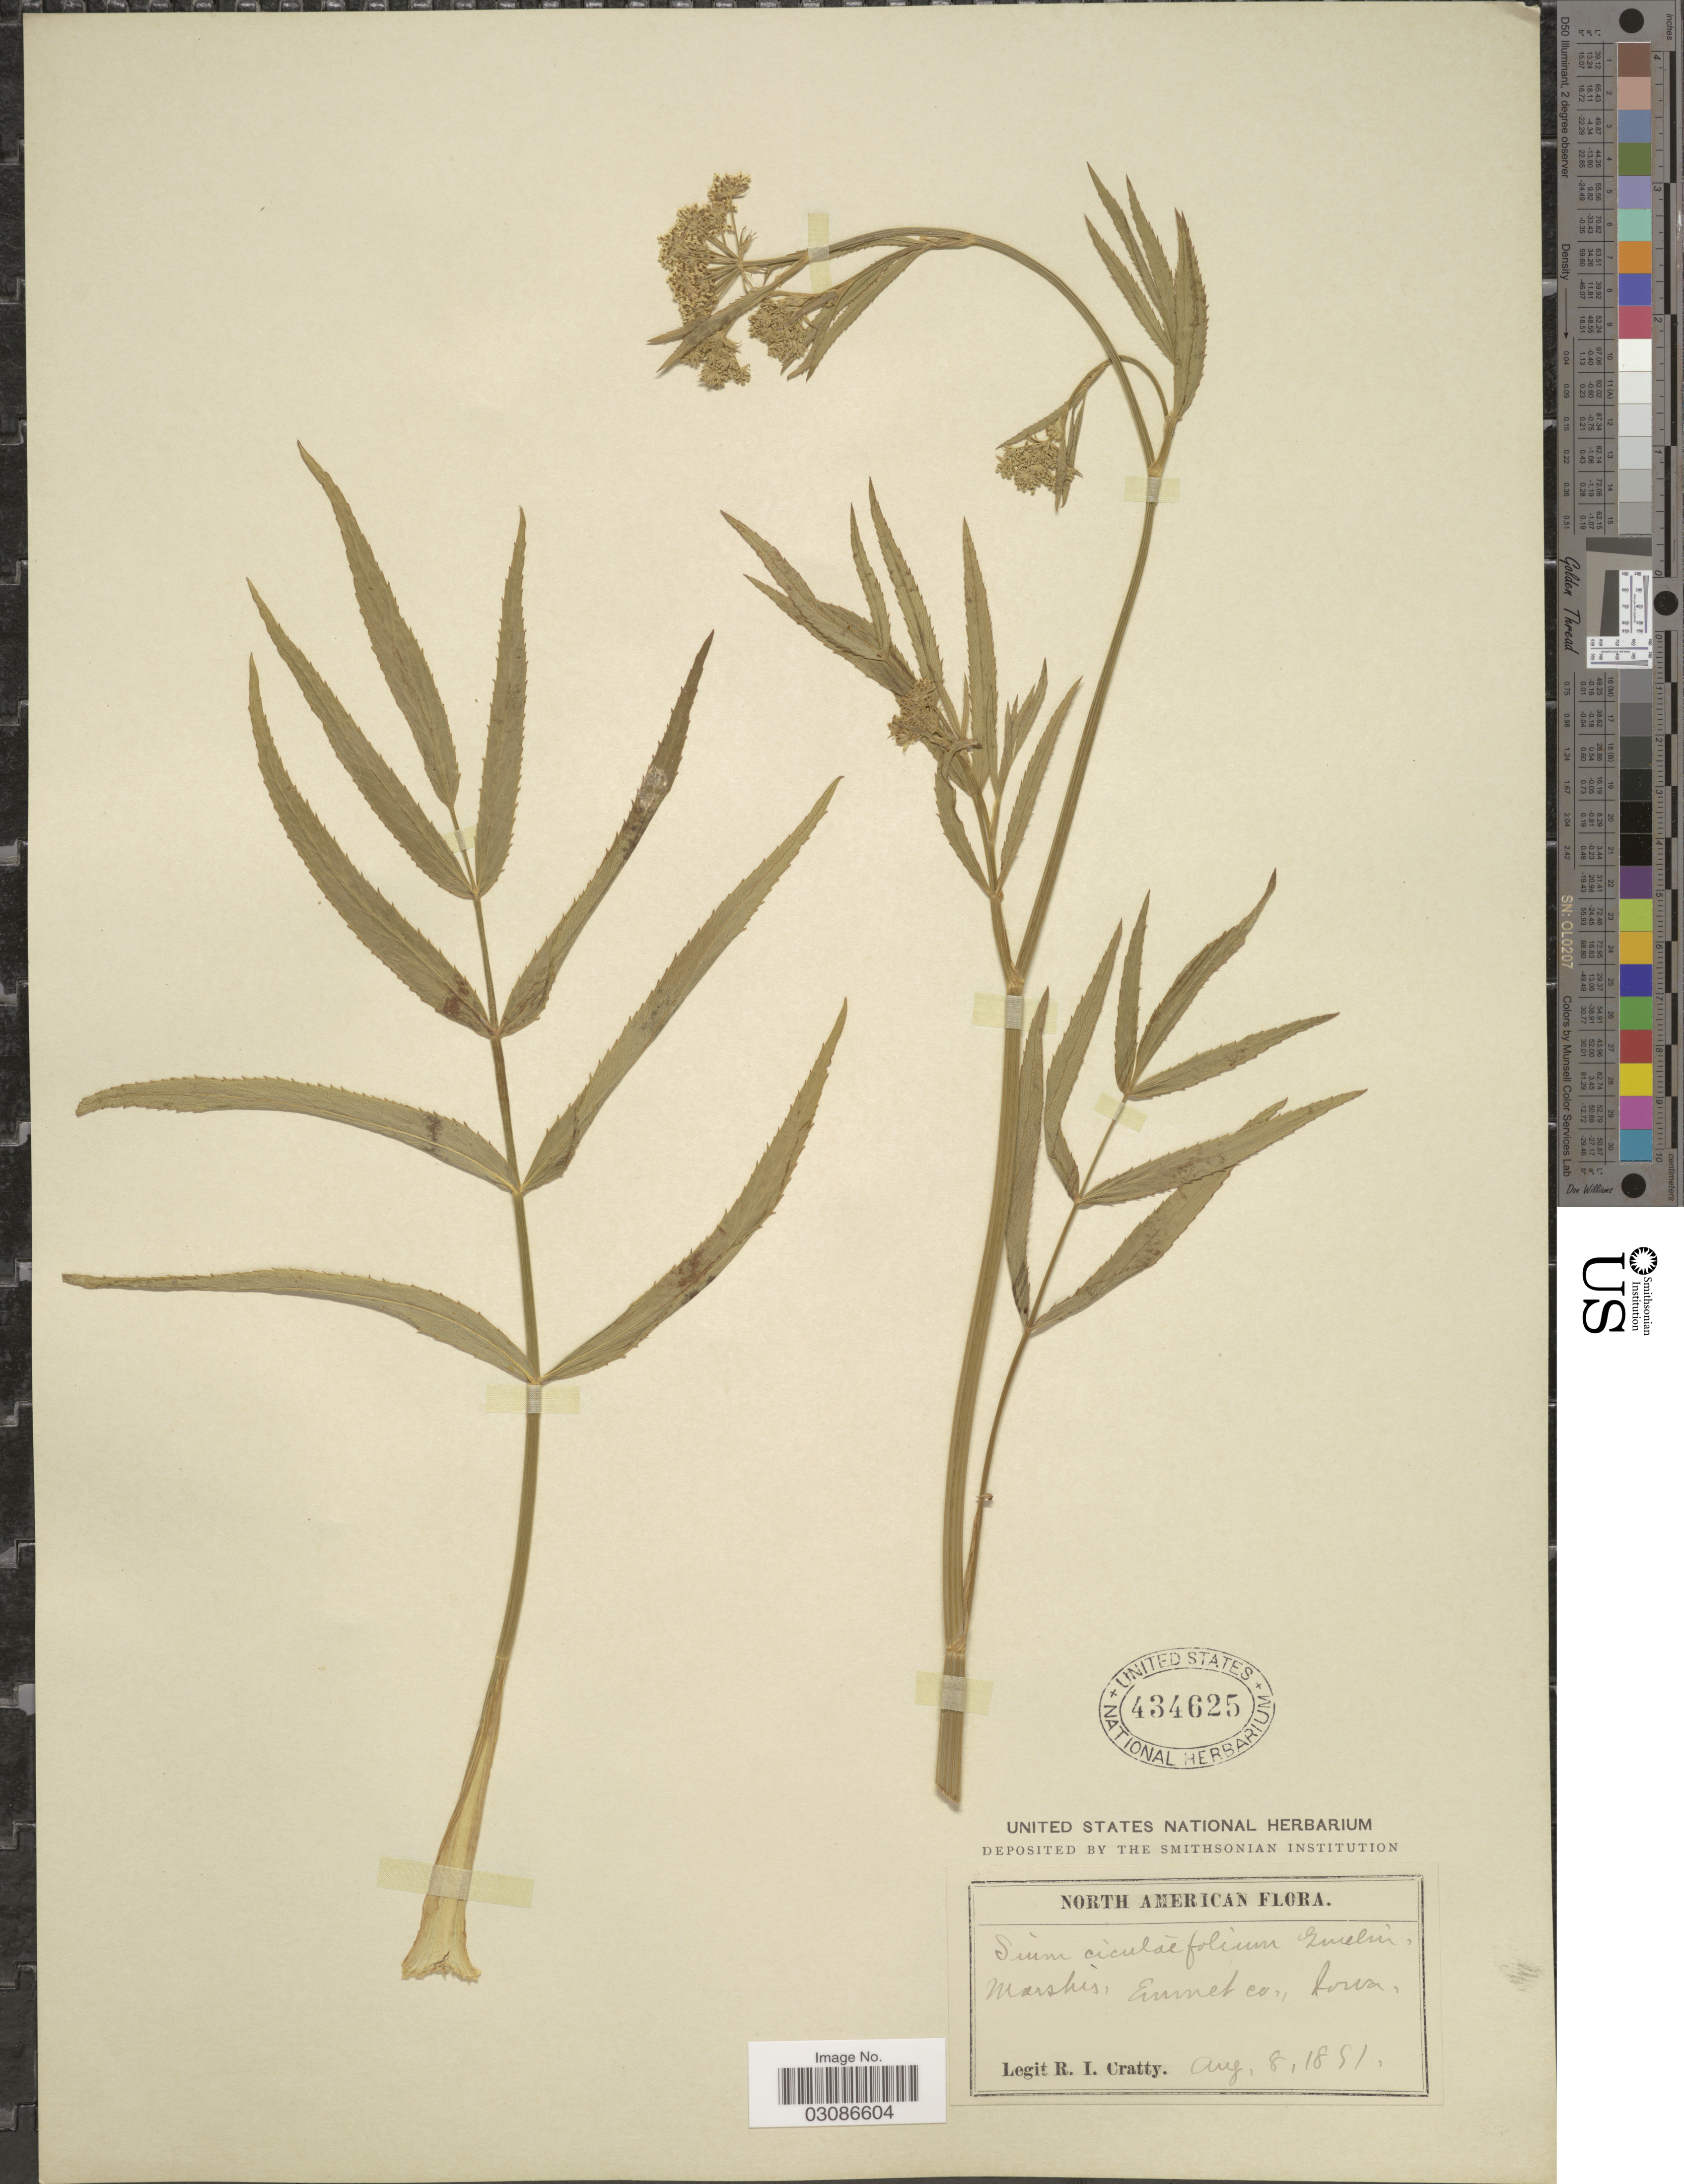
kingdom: Plantae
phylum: Tracheophyta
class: Magnoliopsida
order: Apiales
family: Apiaceae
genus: Sium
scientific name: Sium suave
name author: Walter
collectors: R. Cratty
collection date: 1891-08-08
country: United States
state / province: Iowa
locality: Marshes, Emmet Co.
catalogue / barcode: US 434625